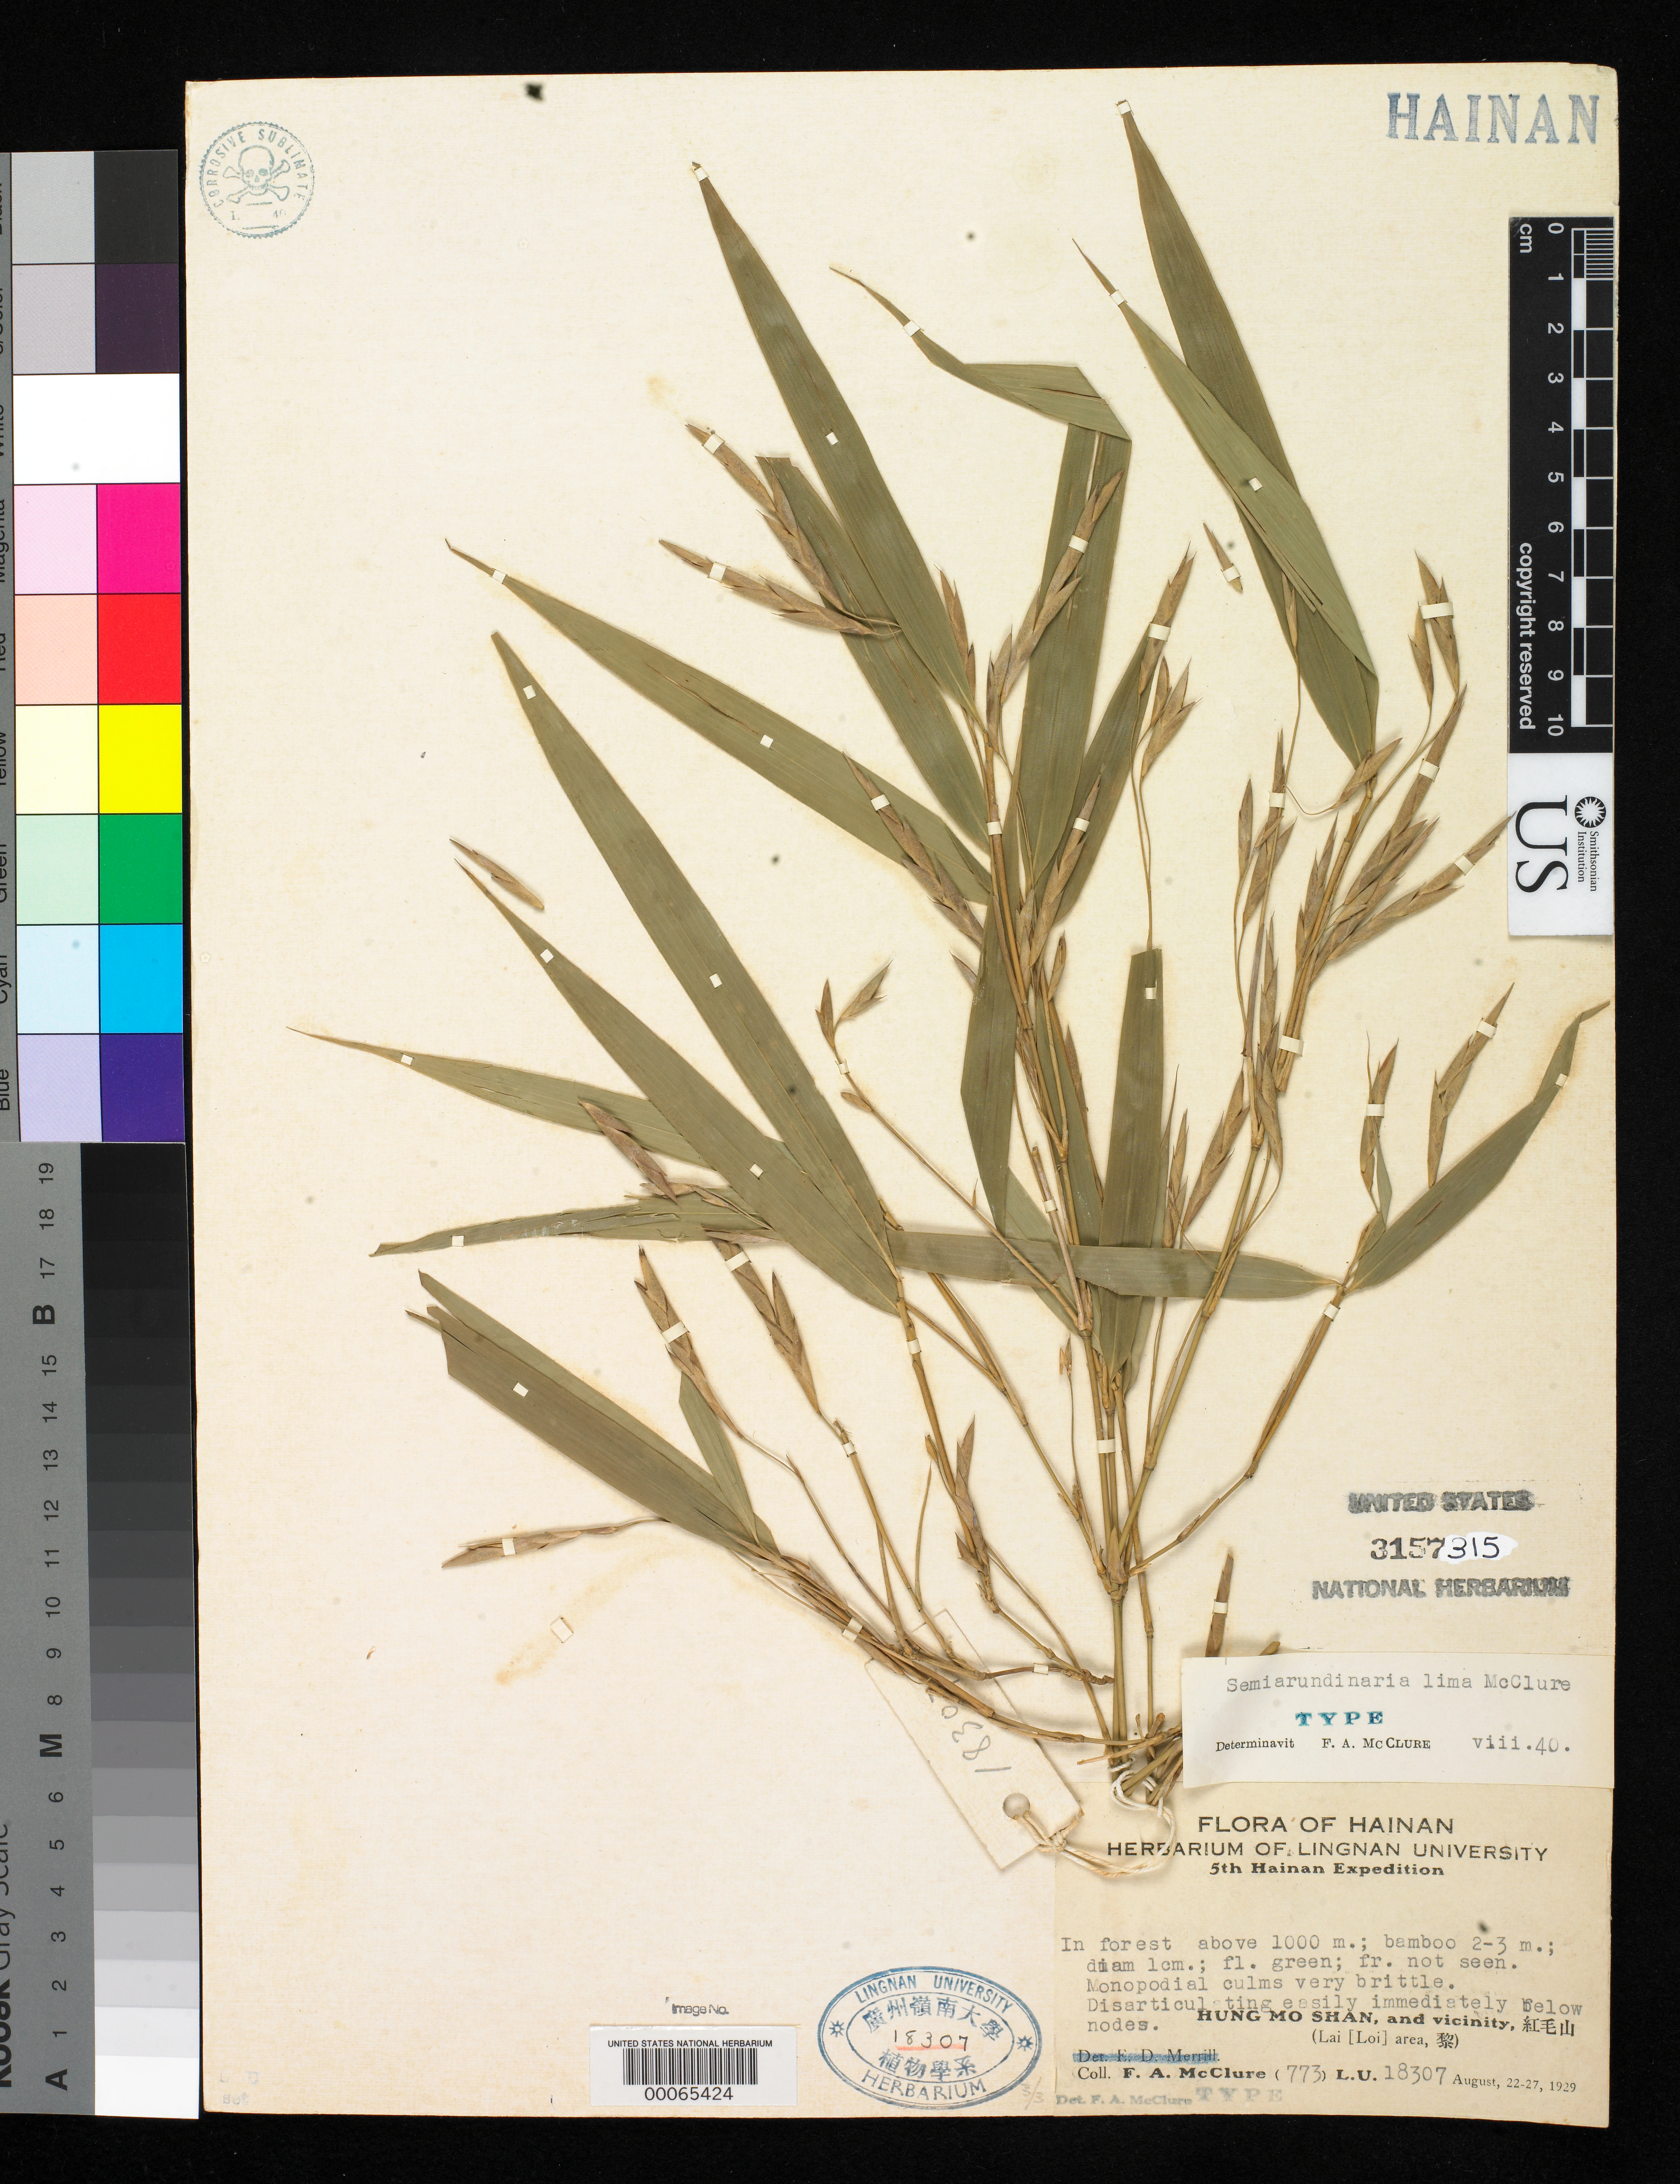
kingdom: Plantae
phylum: Tracheophyta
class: Liliopsida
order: Poales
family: Poaceae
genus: Semiarundinaria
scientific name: Semiarundinaria lima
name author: McClure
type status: Isotype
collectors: F. A. McClure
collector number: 773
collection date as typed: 22 Aug 1929 to 29 Aug 1929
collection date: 1929-08-22/1929-08-29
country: China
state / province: Hainan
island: Hainan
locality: Hun Mo Shan and vicinity.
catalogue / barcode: US 3157315